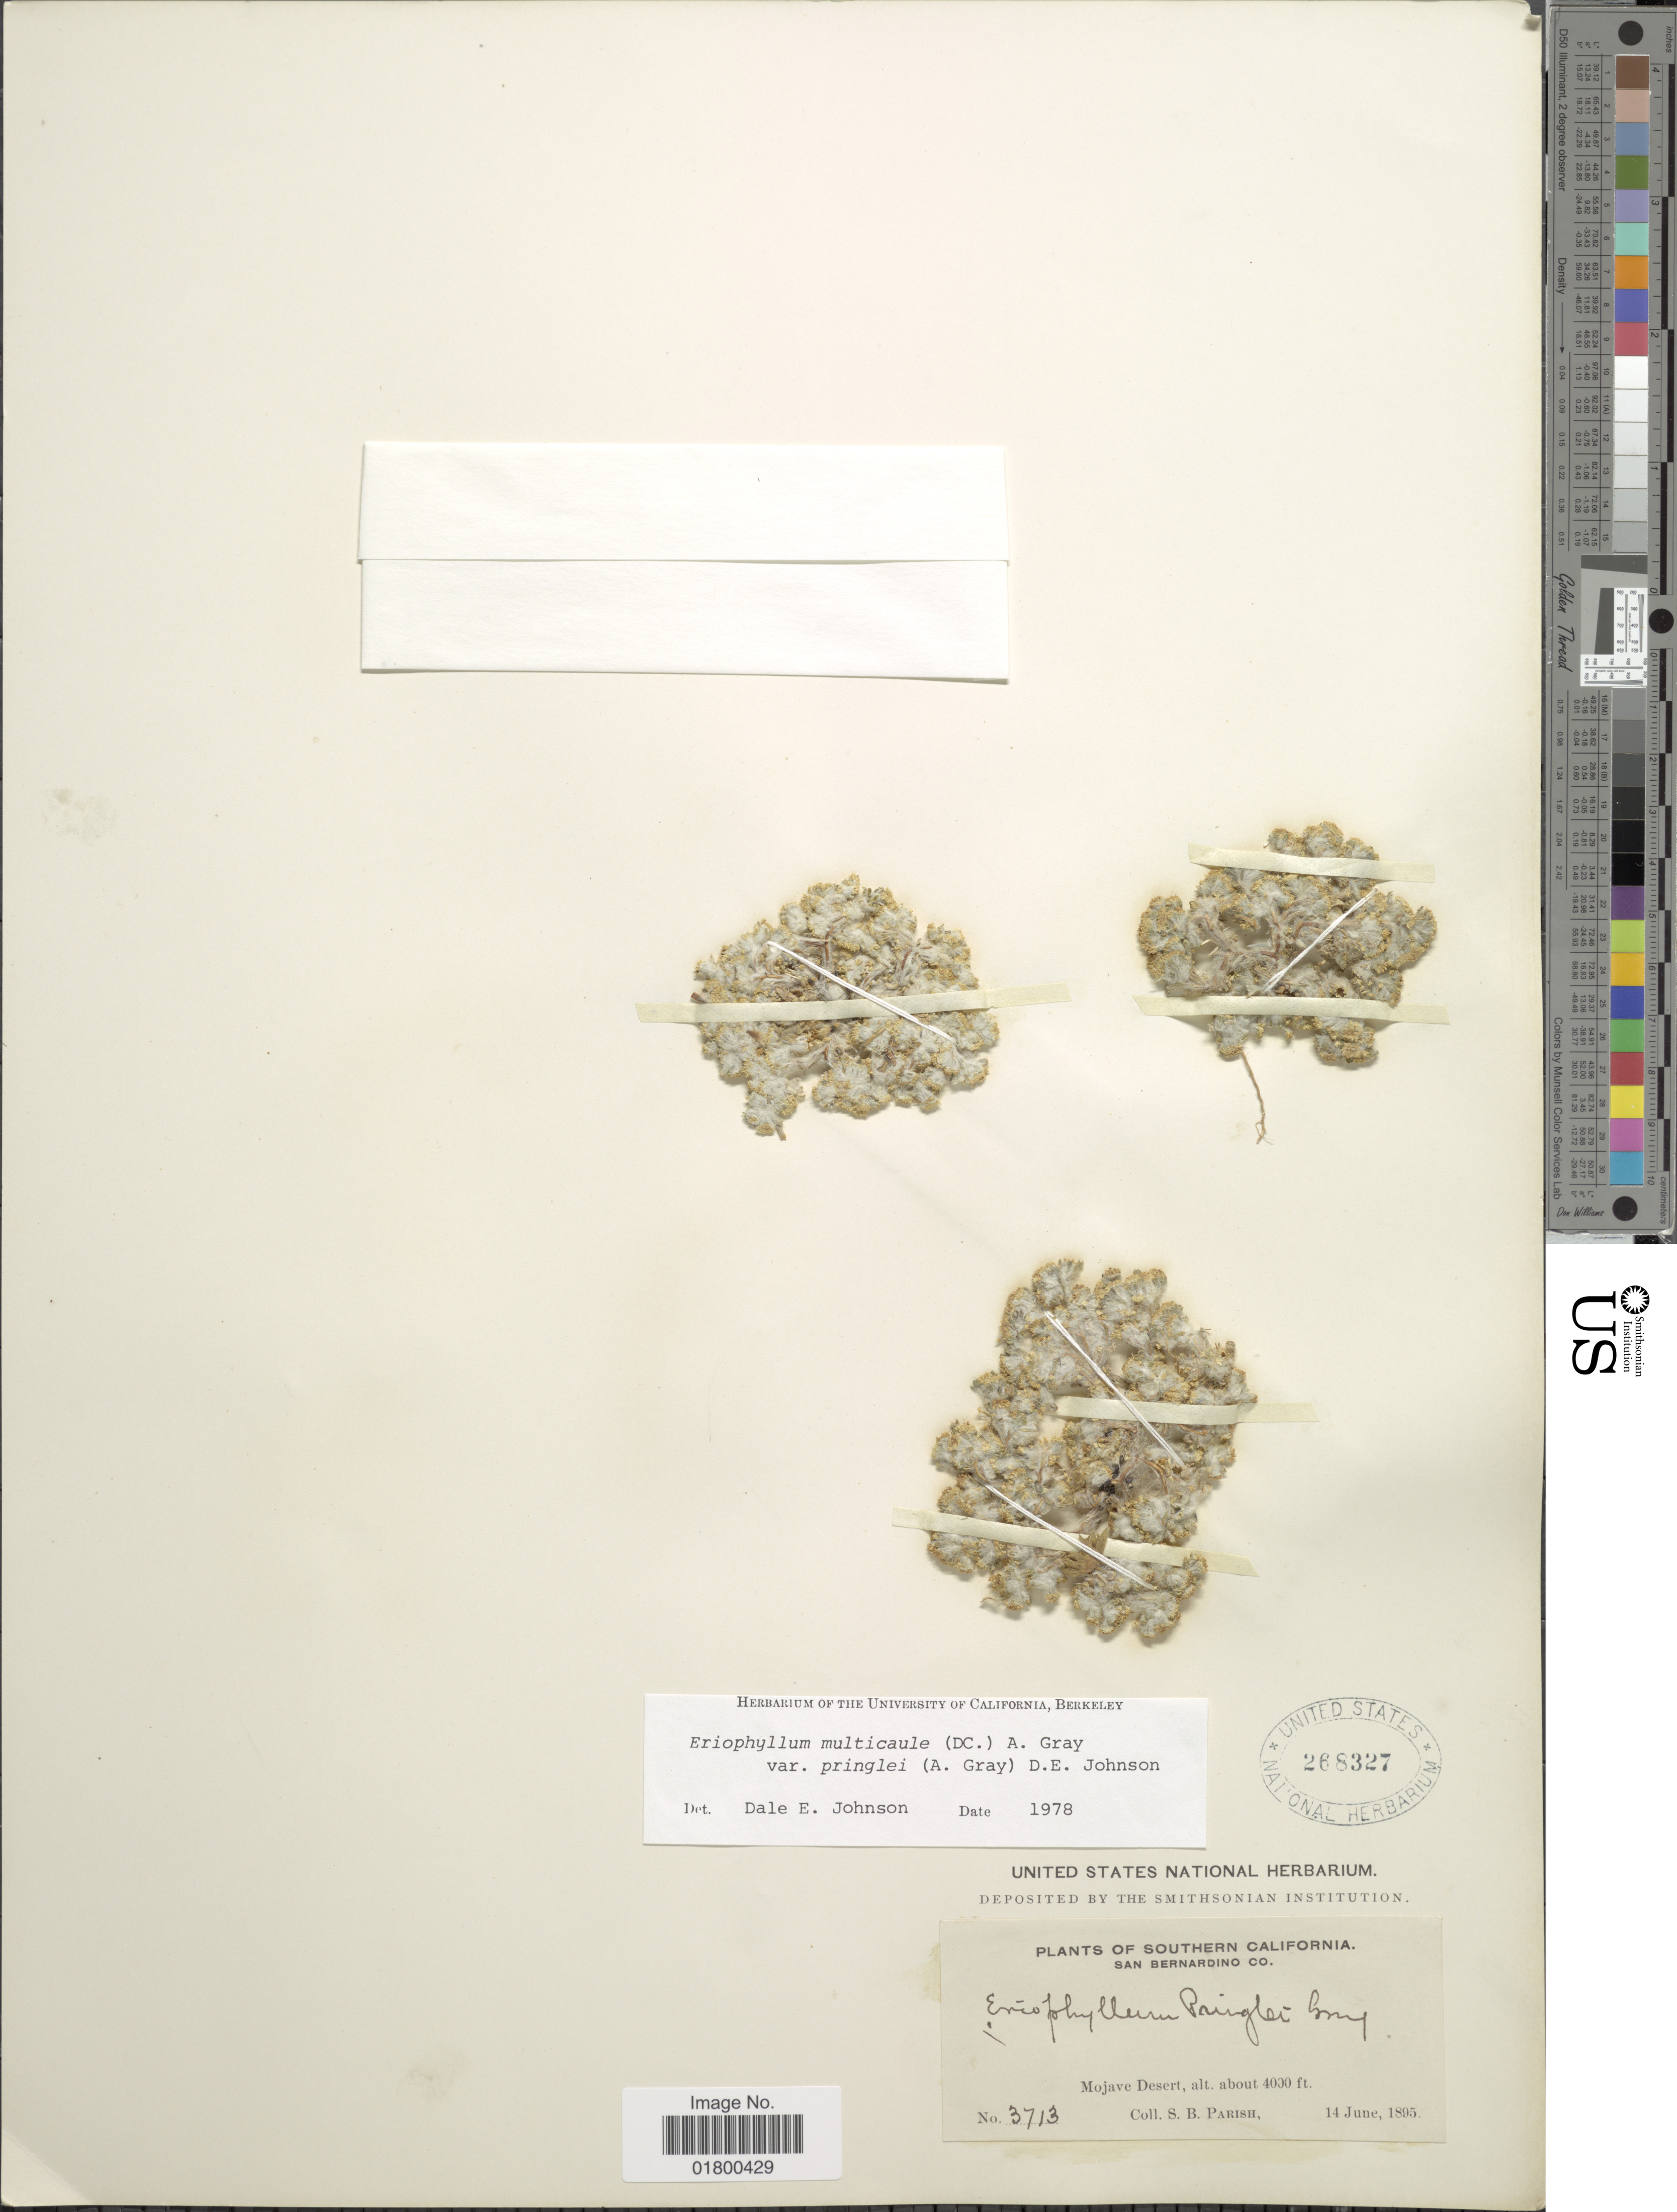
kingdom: Plantae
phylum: Tracheophyta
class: Magnoliopsida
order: Asterales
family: Asteraceae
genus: Eriophyllum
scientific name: Eriophyllum multicaule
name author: (DC.) A. Gray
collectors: S. B. Parish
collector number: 3713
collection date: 1895-06-14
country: United States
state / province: California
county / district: San Bernardino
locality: Southern California, San Bernardino Co., Mojave Desert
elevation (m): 1219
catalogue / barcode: US 268327